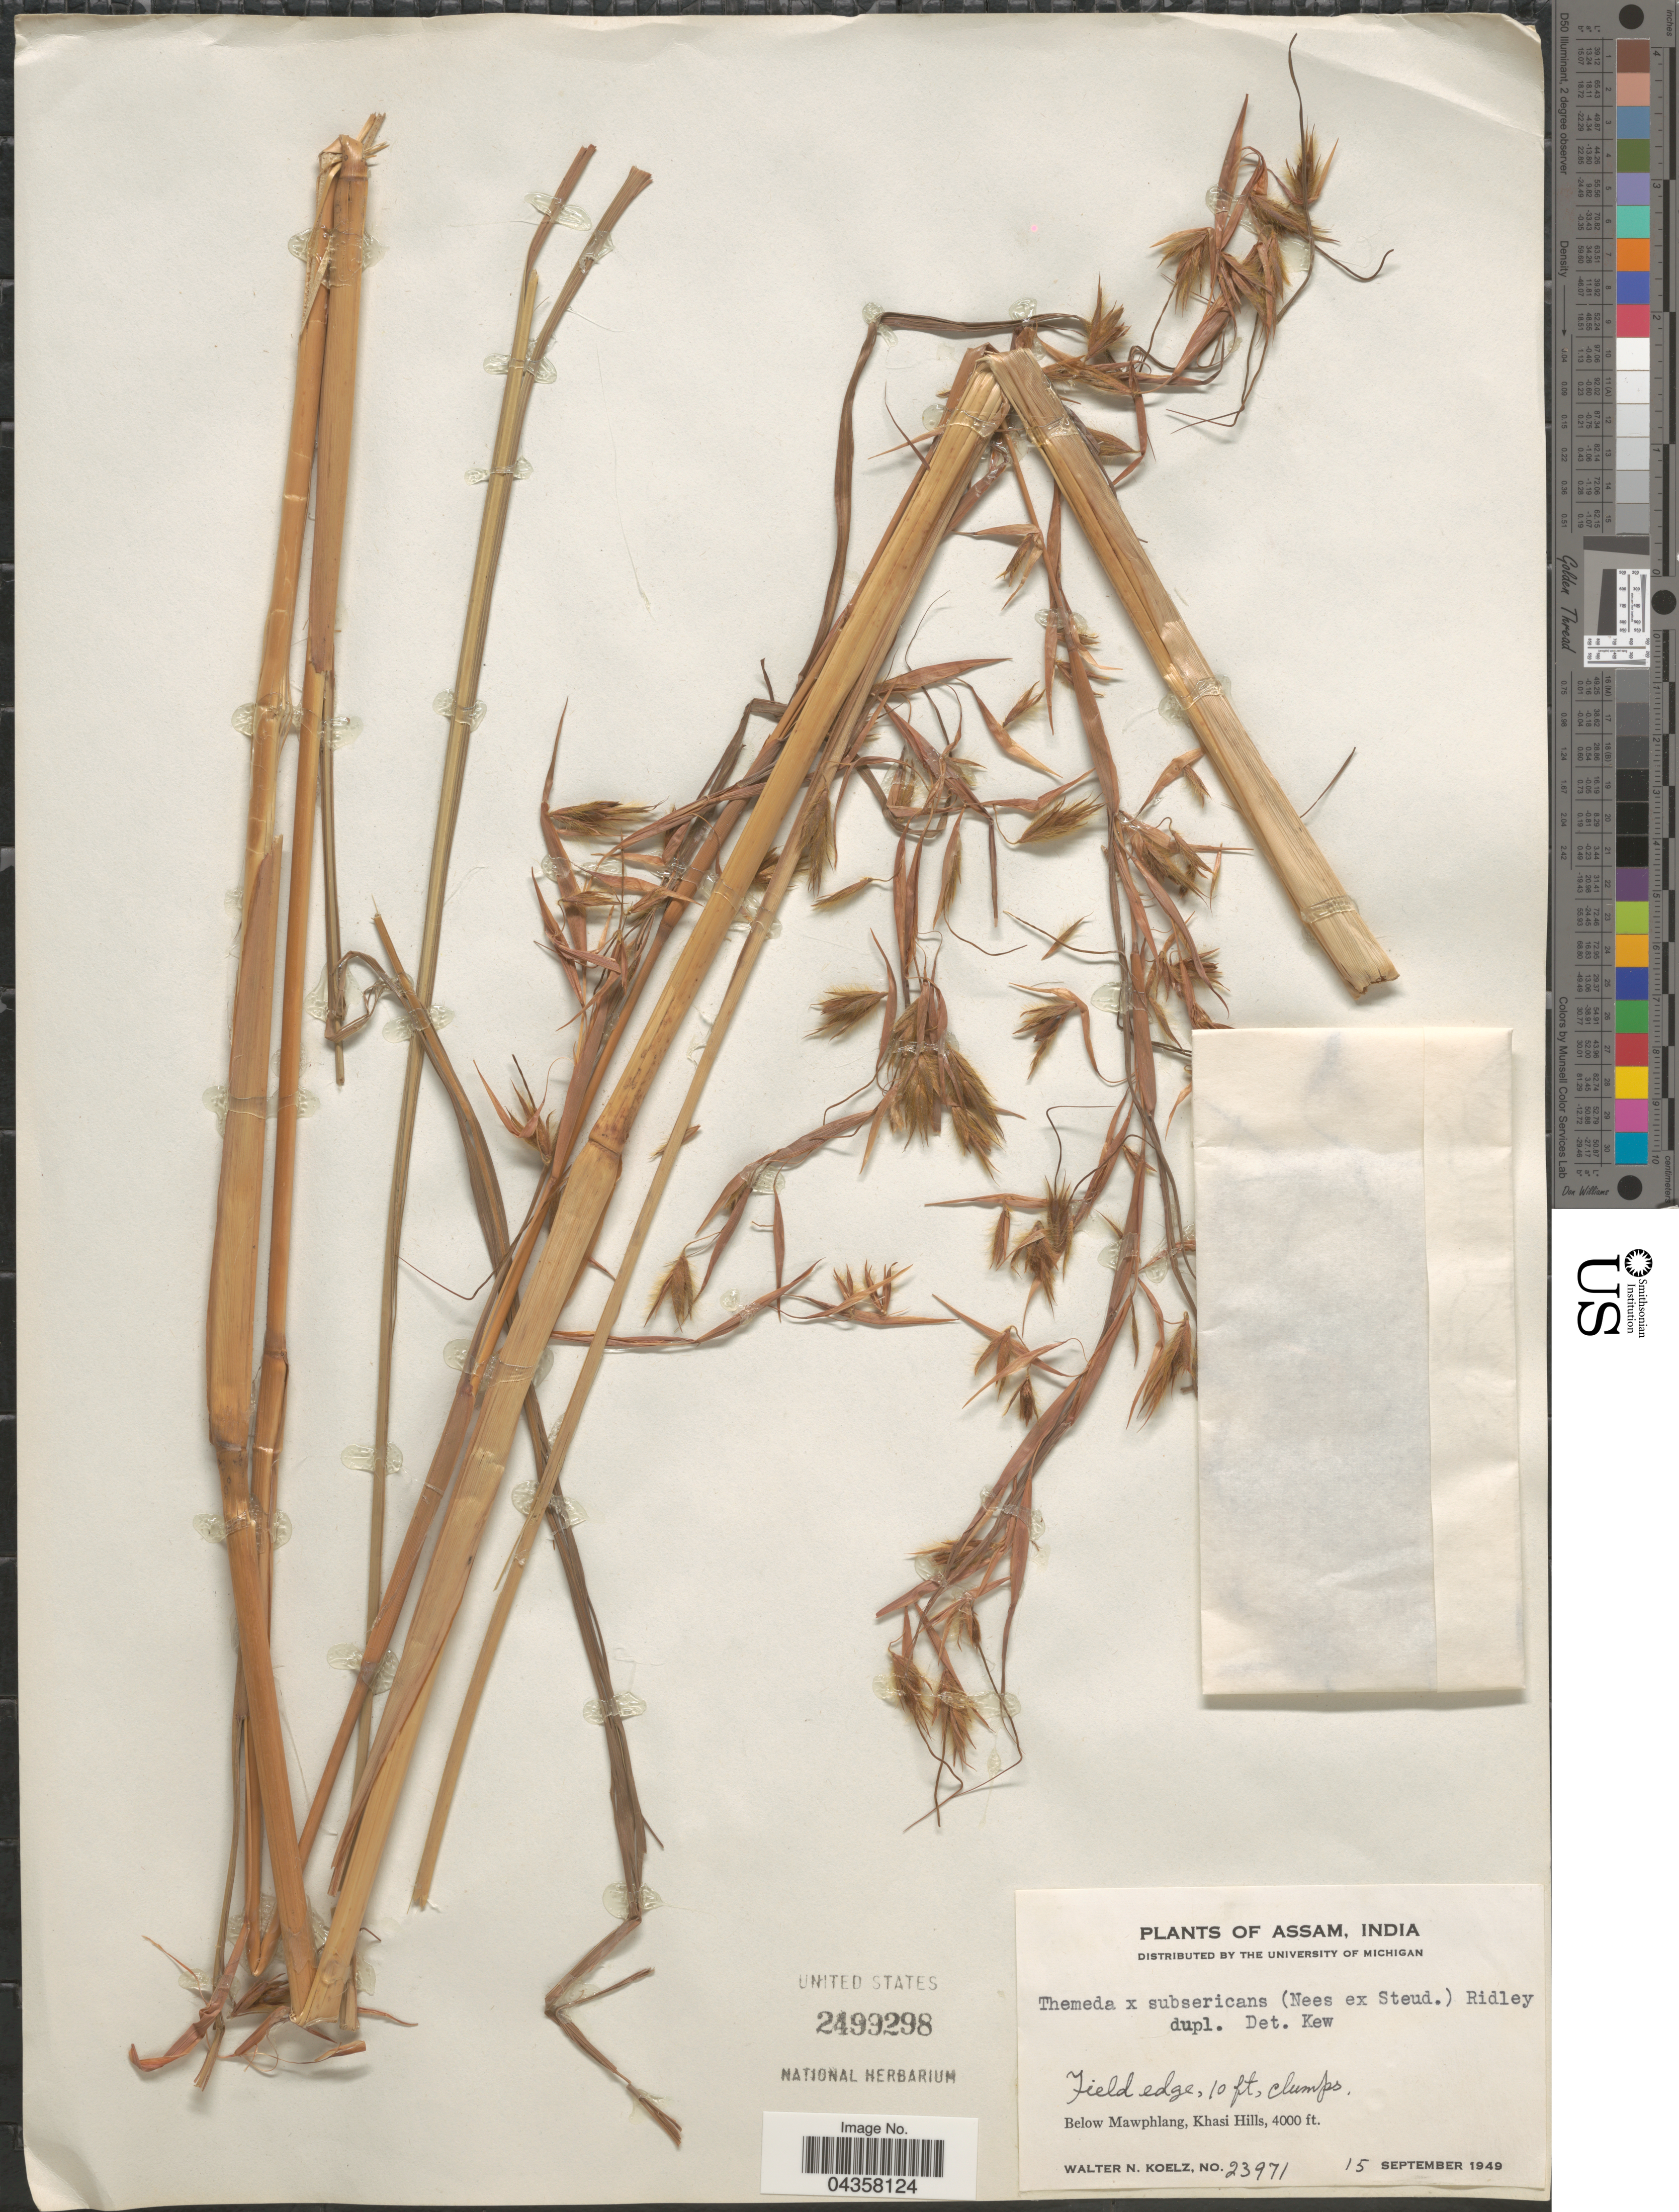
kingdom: Plantae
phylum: Tracheophyta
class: Liliopsida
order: Poales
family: Poaceae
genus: Themeda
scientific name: Themeda arundinacea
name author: (Roxb.) Ridl.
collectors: W. N. Koelz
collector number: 23971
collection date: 1949-09-15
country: India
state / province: Meghalaya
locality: Below Mawphlang, Khasi Hills.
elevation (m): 1219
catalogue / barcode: US 2499298